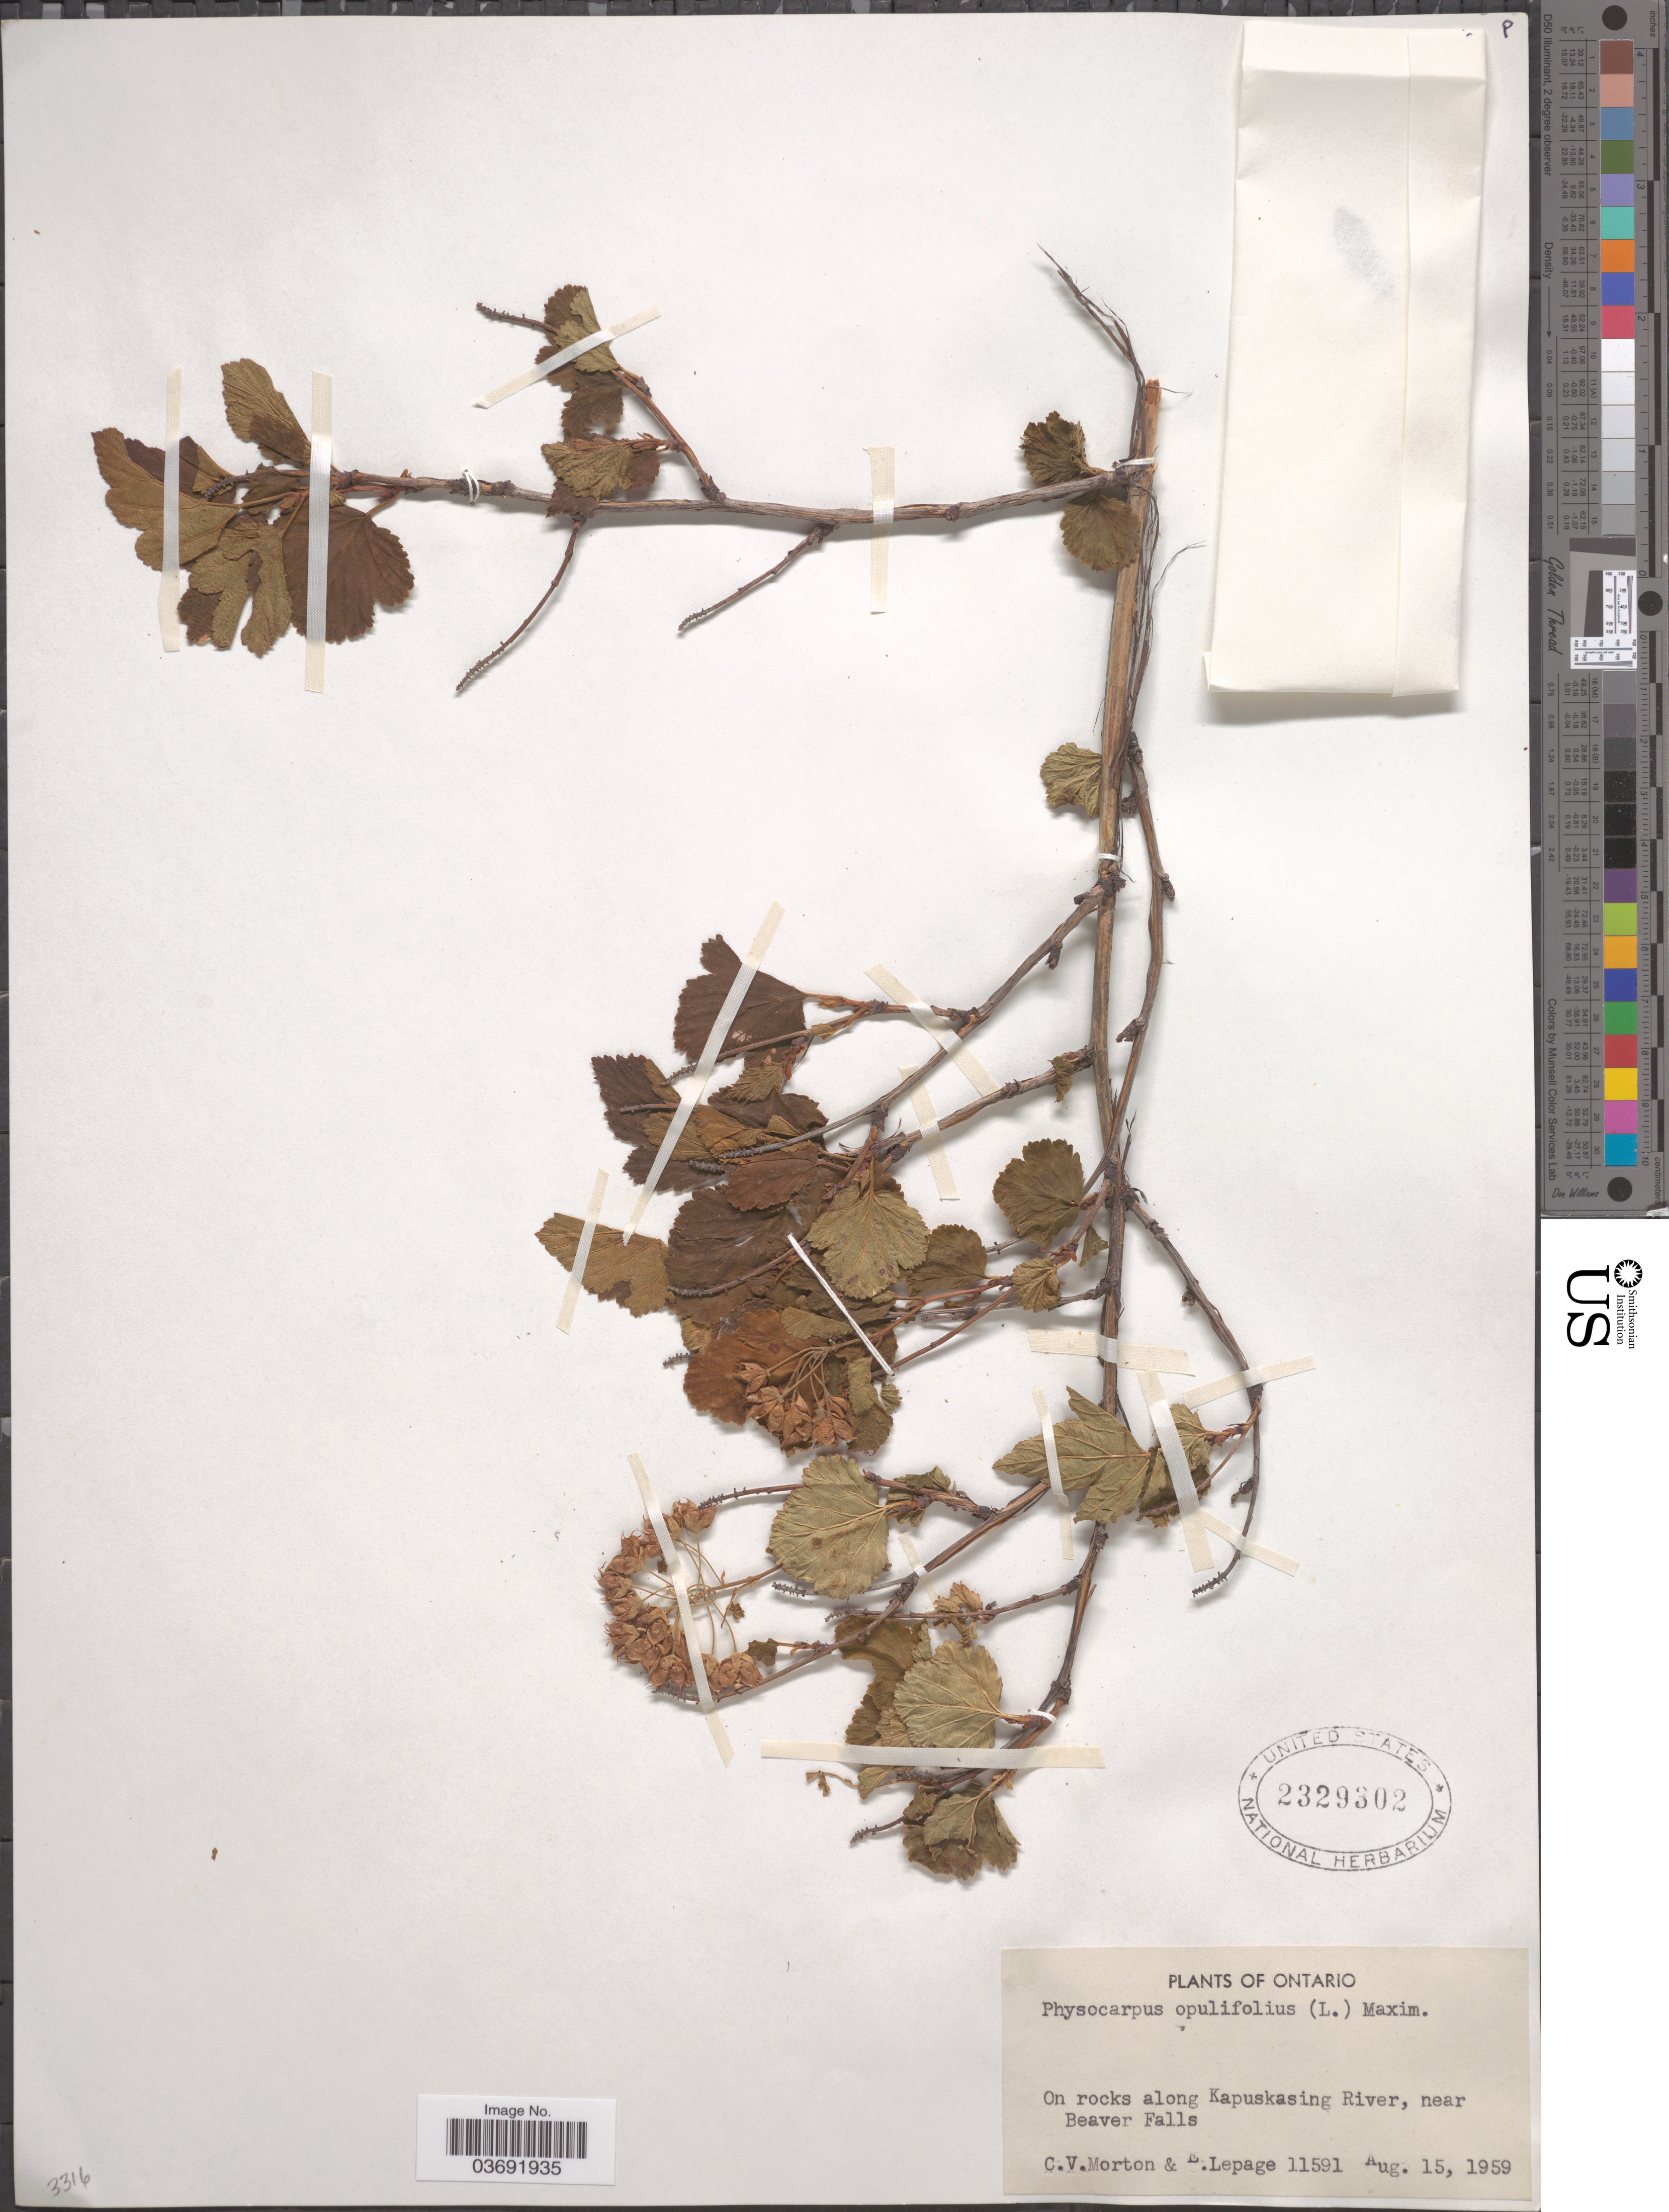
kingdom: Plantae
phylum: Tracheophyta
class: Magnoliopsida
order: Rosales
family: Rosaceae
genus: Physocarpus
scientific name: Physocarpus opulifolius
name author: (L.) Maxim.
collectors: C. V. Morton & E. Lepage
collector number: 11591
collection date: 1959-08-15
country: Canada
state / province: Ontario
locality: On rocks along Kapuskasing River, near Beaver Falls.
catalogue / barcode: US 2329302